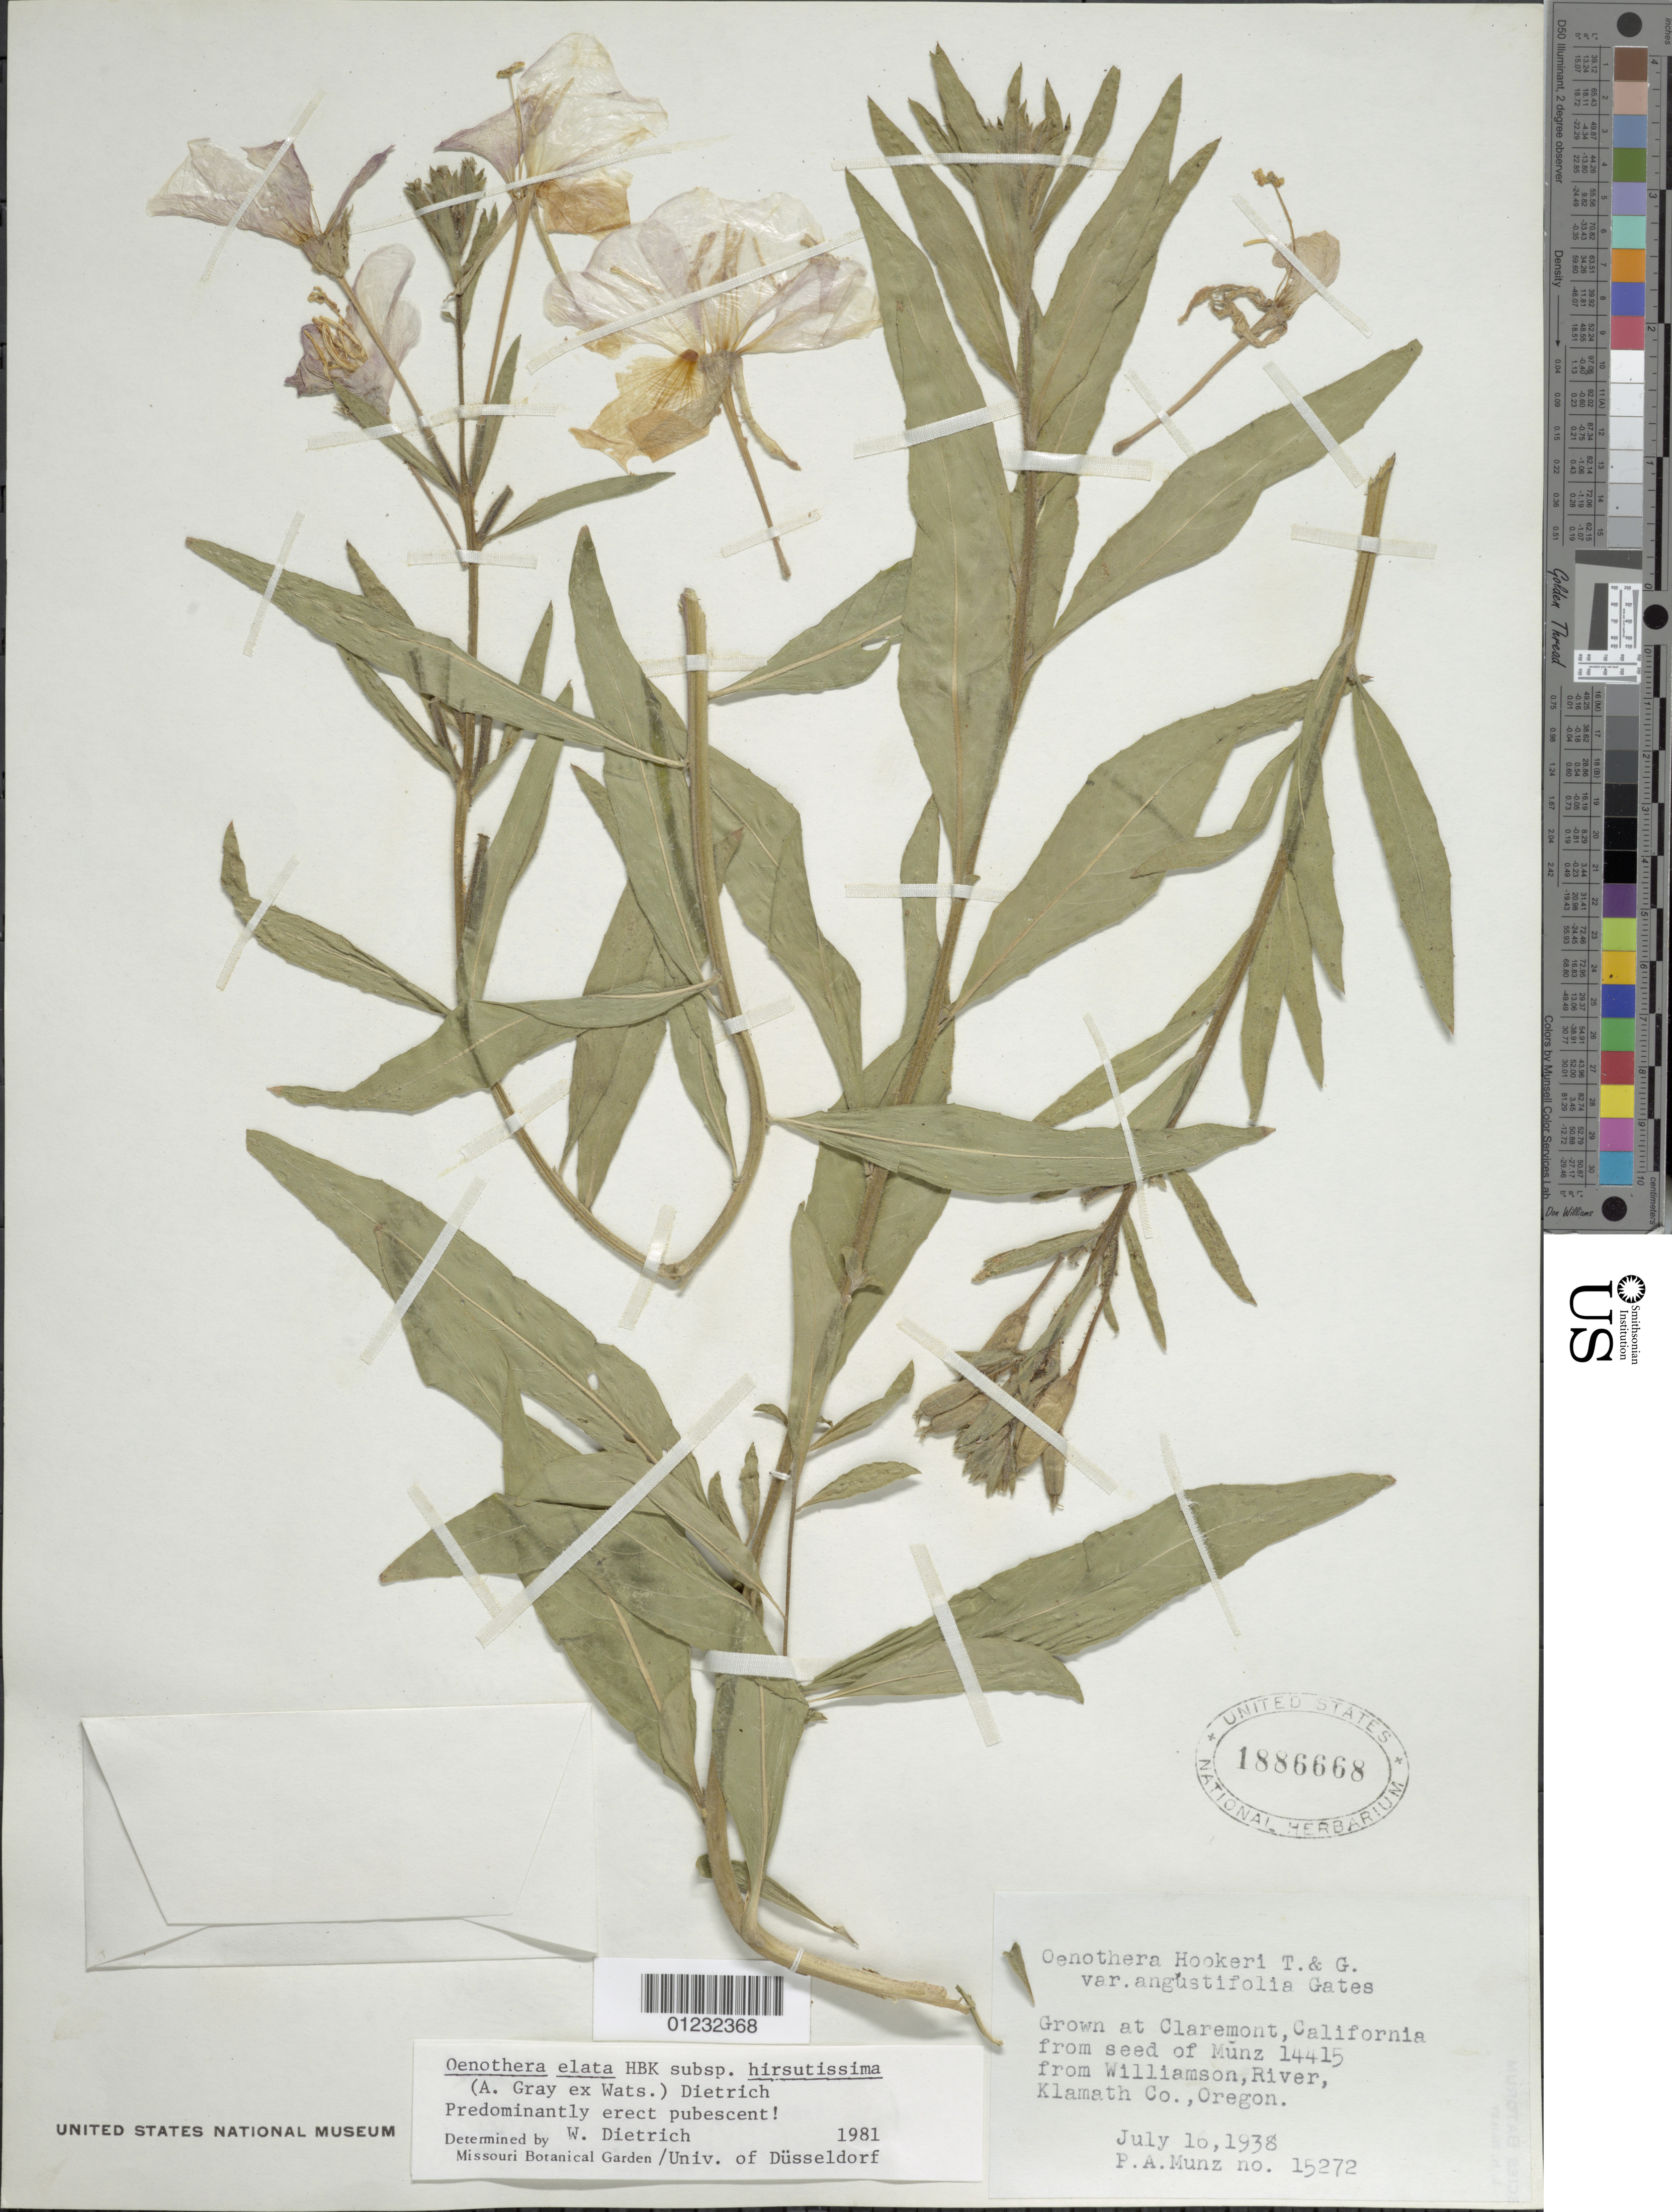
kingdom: Plantae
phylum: Tracheophyta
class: Magnoliopsida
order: Myrtales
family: Onagraceae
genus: Oenothera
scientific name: Oenothera elata subsp. hirsutissima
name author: (A. Gray ex S. Watson) W. Dietr.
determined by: Dietrich, W.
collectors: P. A. Munz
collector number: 15272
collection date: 1938-07-16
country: United States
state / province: California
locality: Claremont.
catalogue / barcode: US 1886668